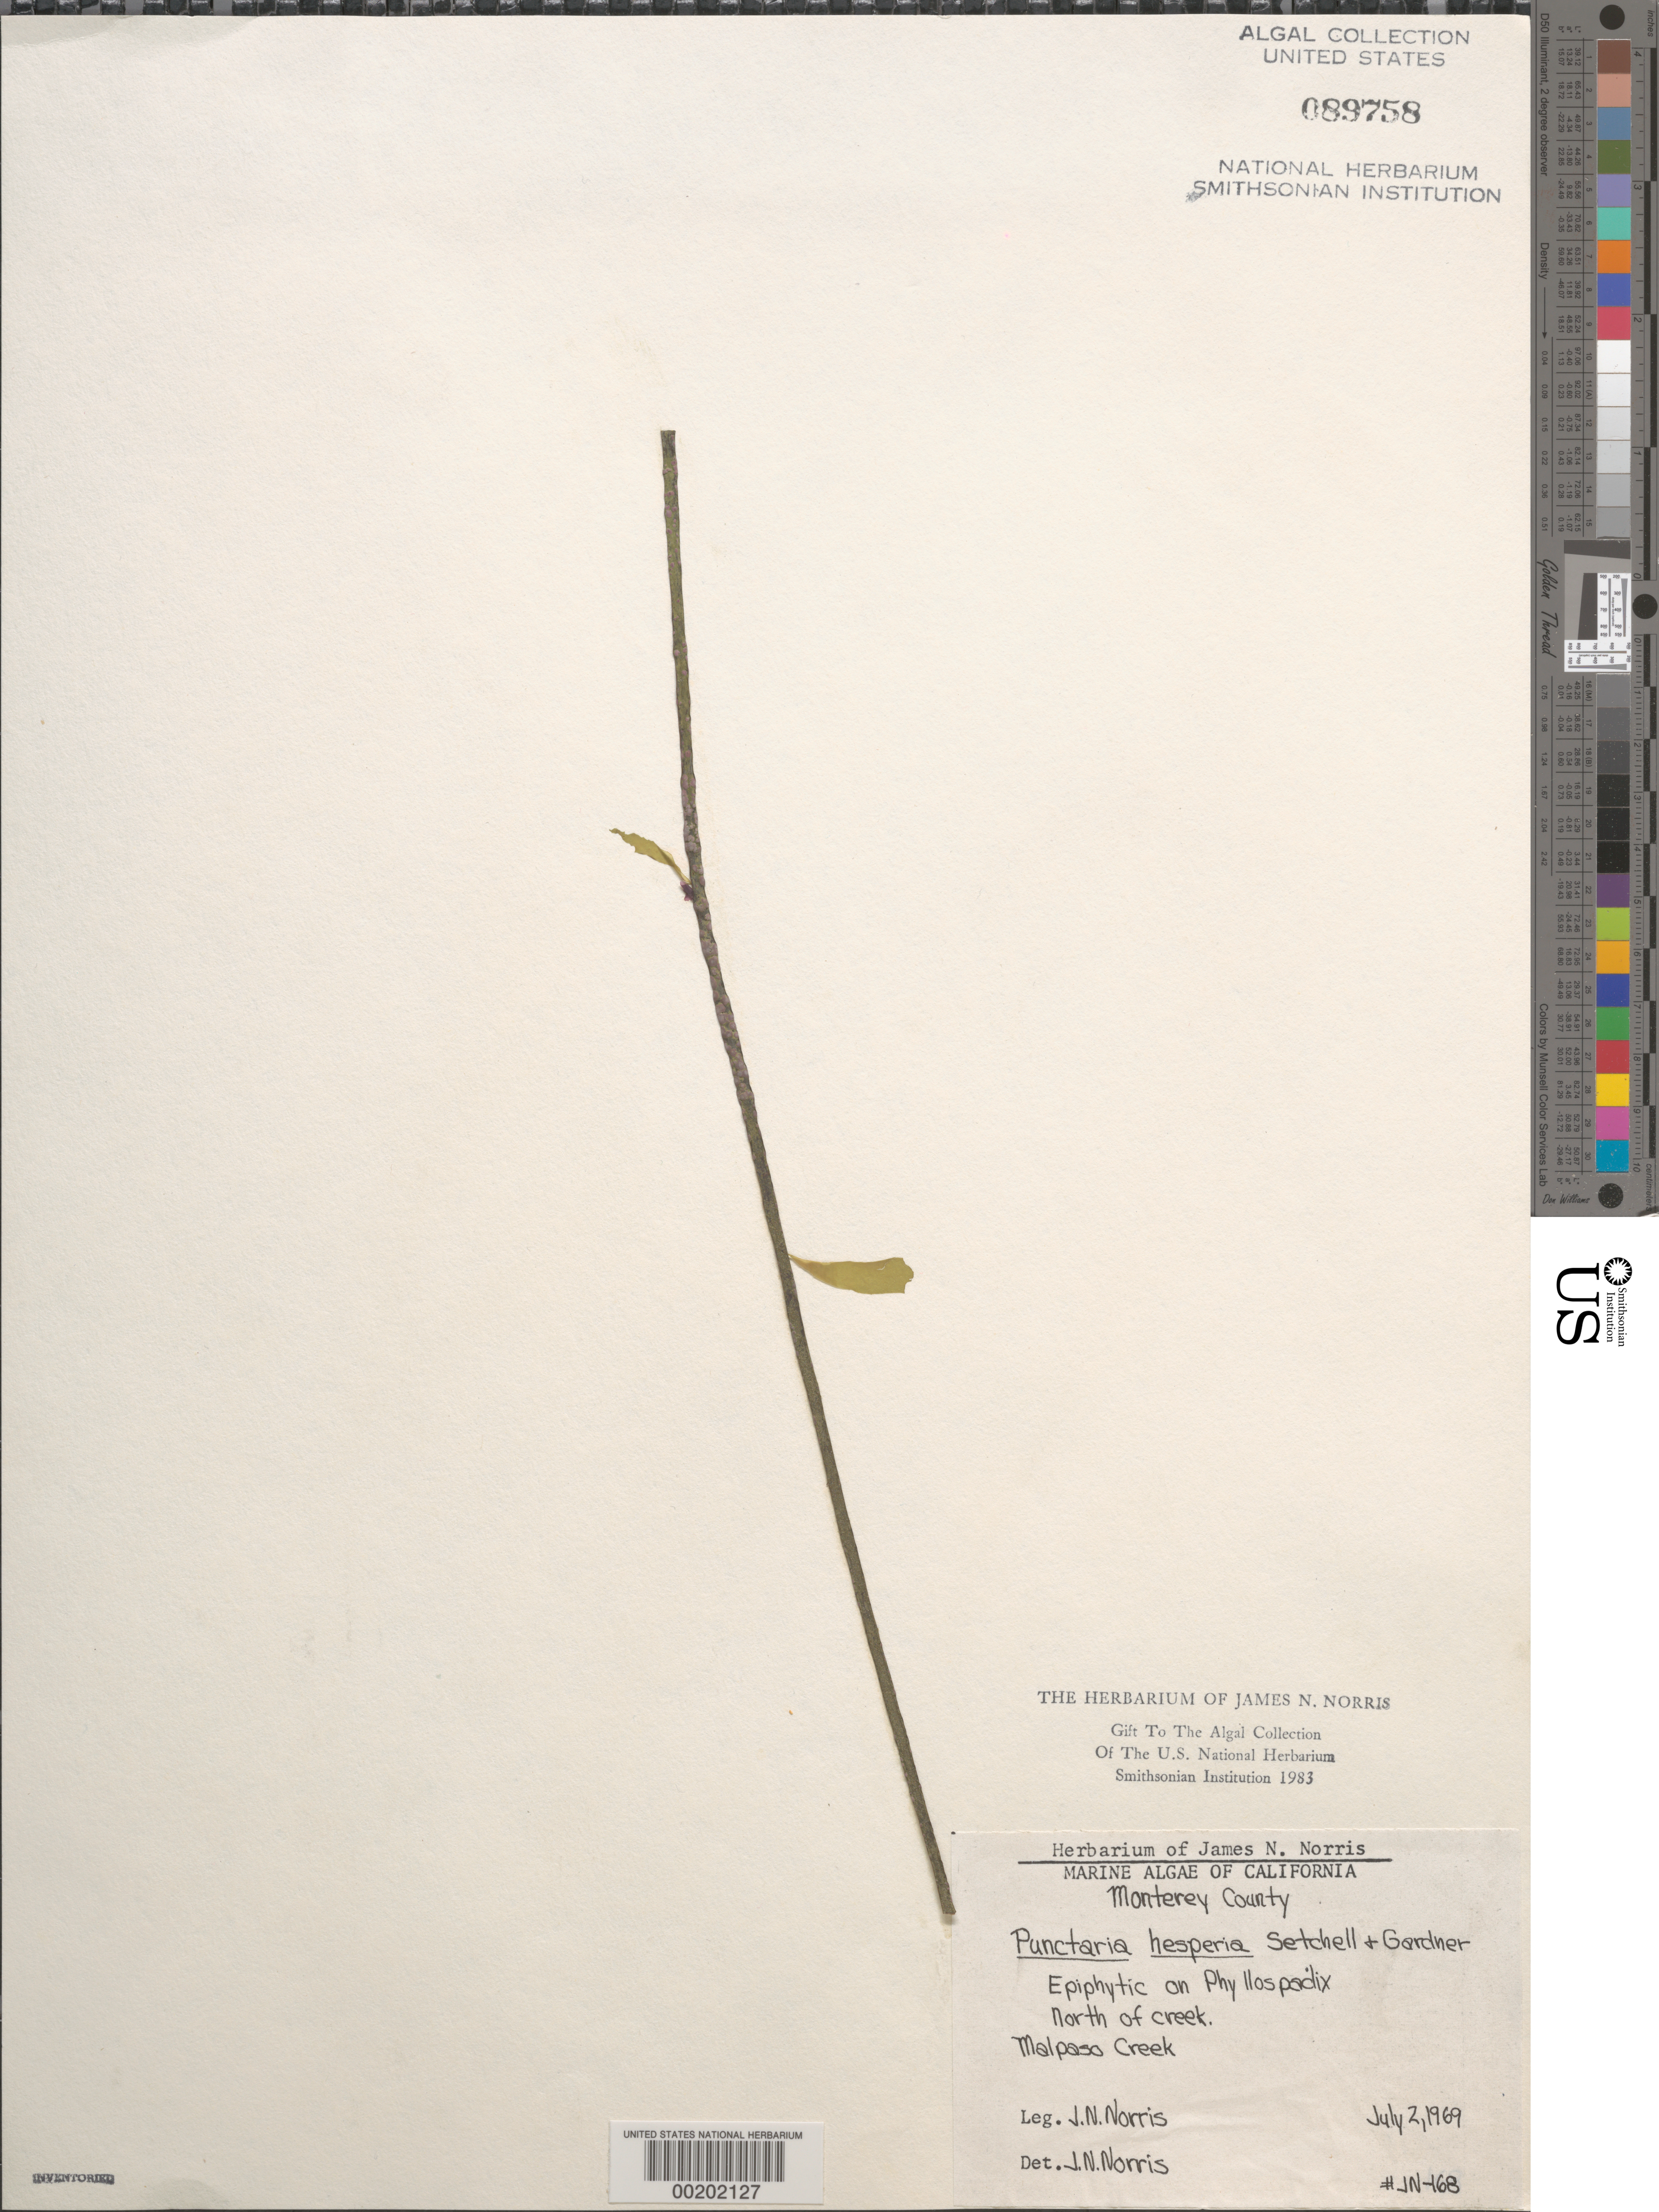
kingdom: Chromista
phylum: Ochrophyta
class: Phaeophyceae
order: Dictyosiphonales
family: Punctariaceae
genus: Punctaria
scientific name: Punctaria hesperia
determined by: Norris, James N.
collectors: J. N. Norris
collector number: JN-168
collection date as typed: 02 Jul 1969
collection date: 1969-07-02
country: United States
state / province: California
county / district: Monterey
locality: North of Malpaso Creek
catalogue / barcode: US 89758